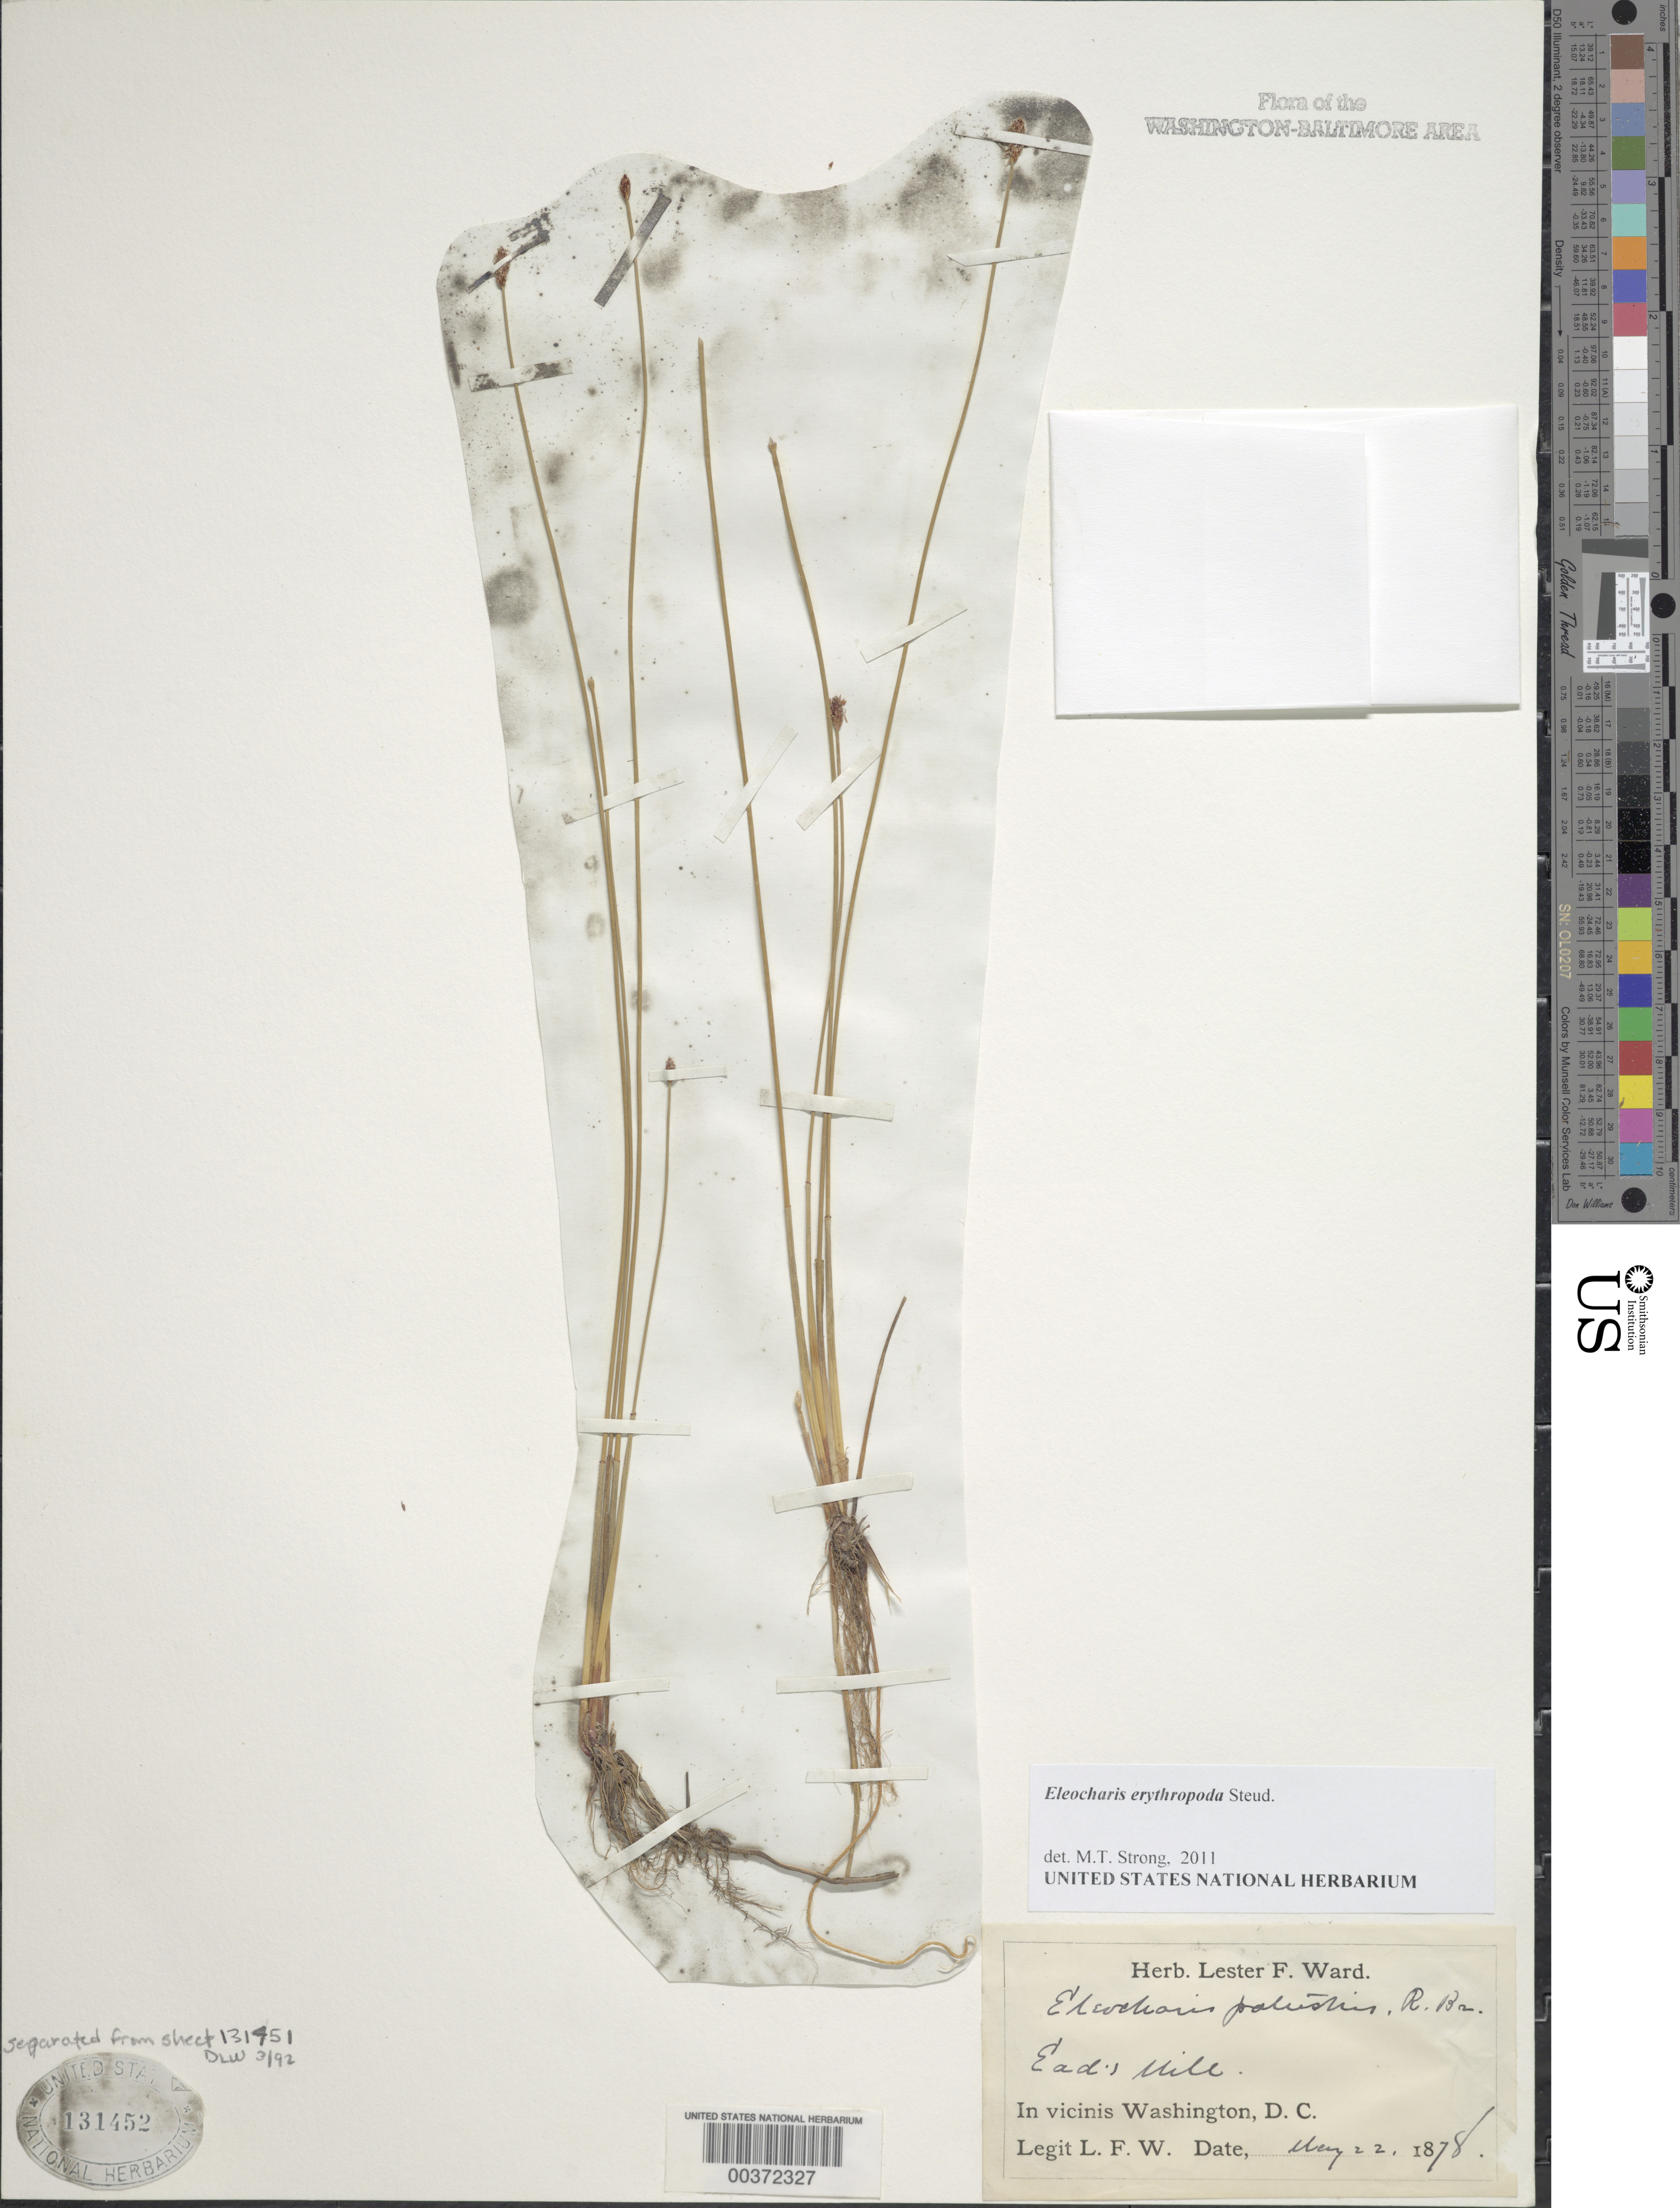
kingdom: Plantae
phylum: Tracheophyta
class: Liliopsida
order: Poales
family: Cyperaceae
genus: Eleocharis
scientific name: Eleocharis erythropoda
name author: Steud.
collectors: L. F. Ward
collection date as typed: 22 May 1878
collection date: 1878-05-22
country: United States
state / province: Maryland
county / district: Montgomery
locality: Eads Mill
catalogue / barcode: US 131452